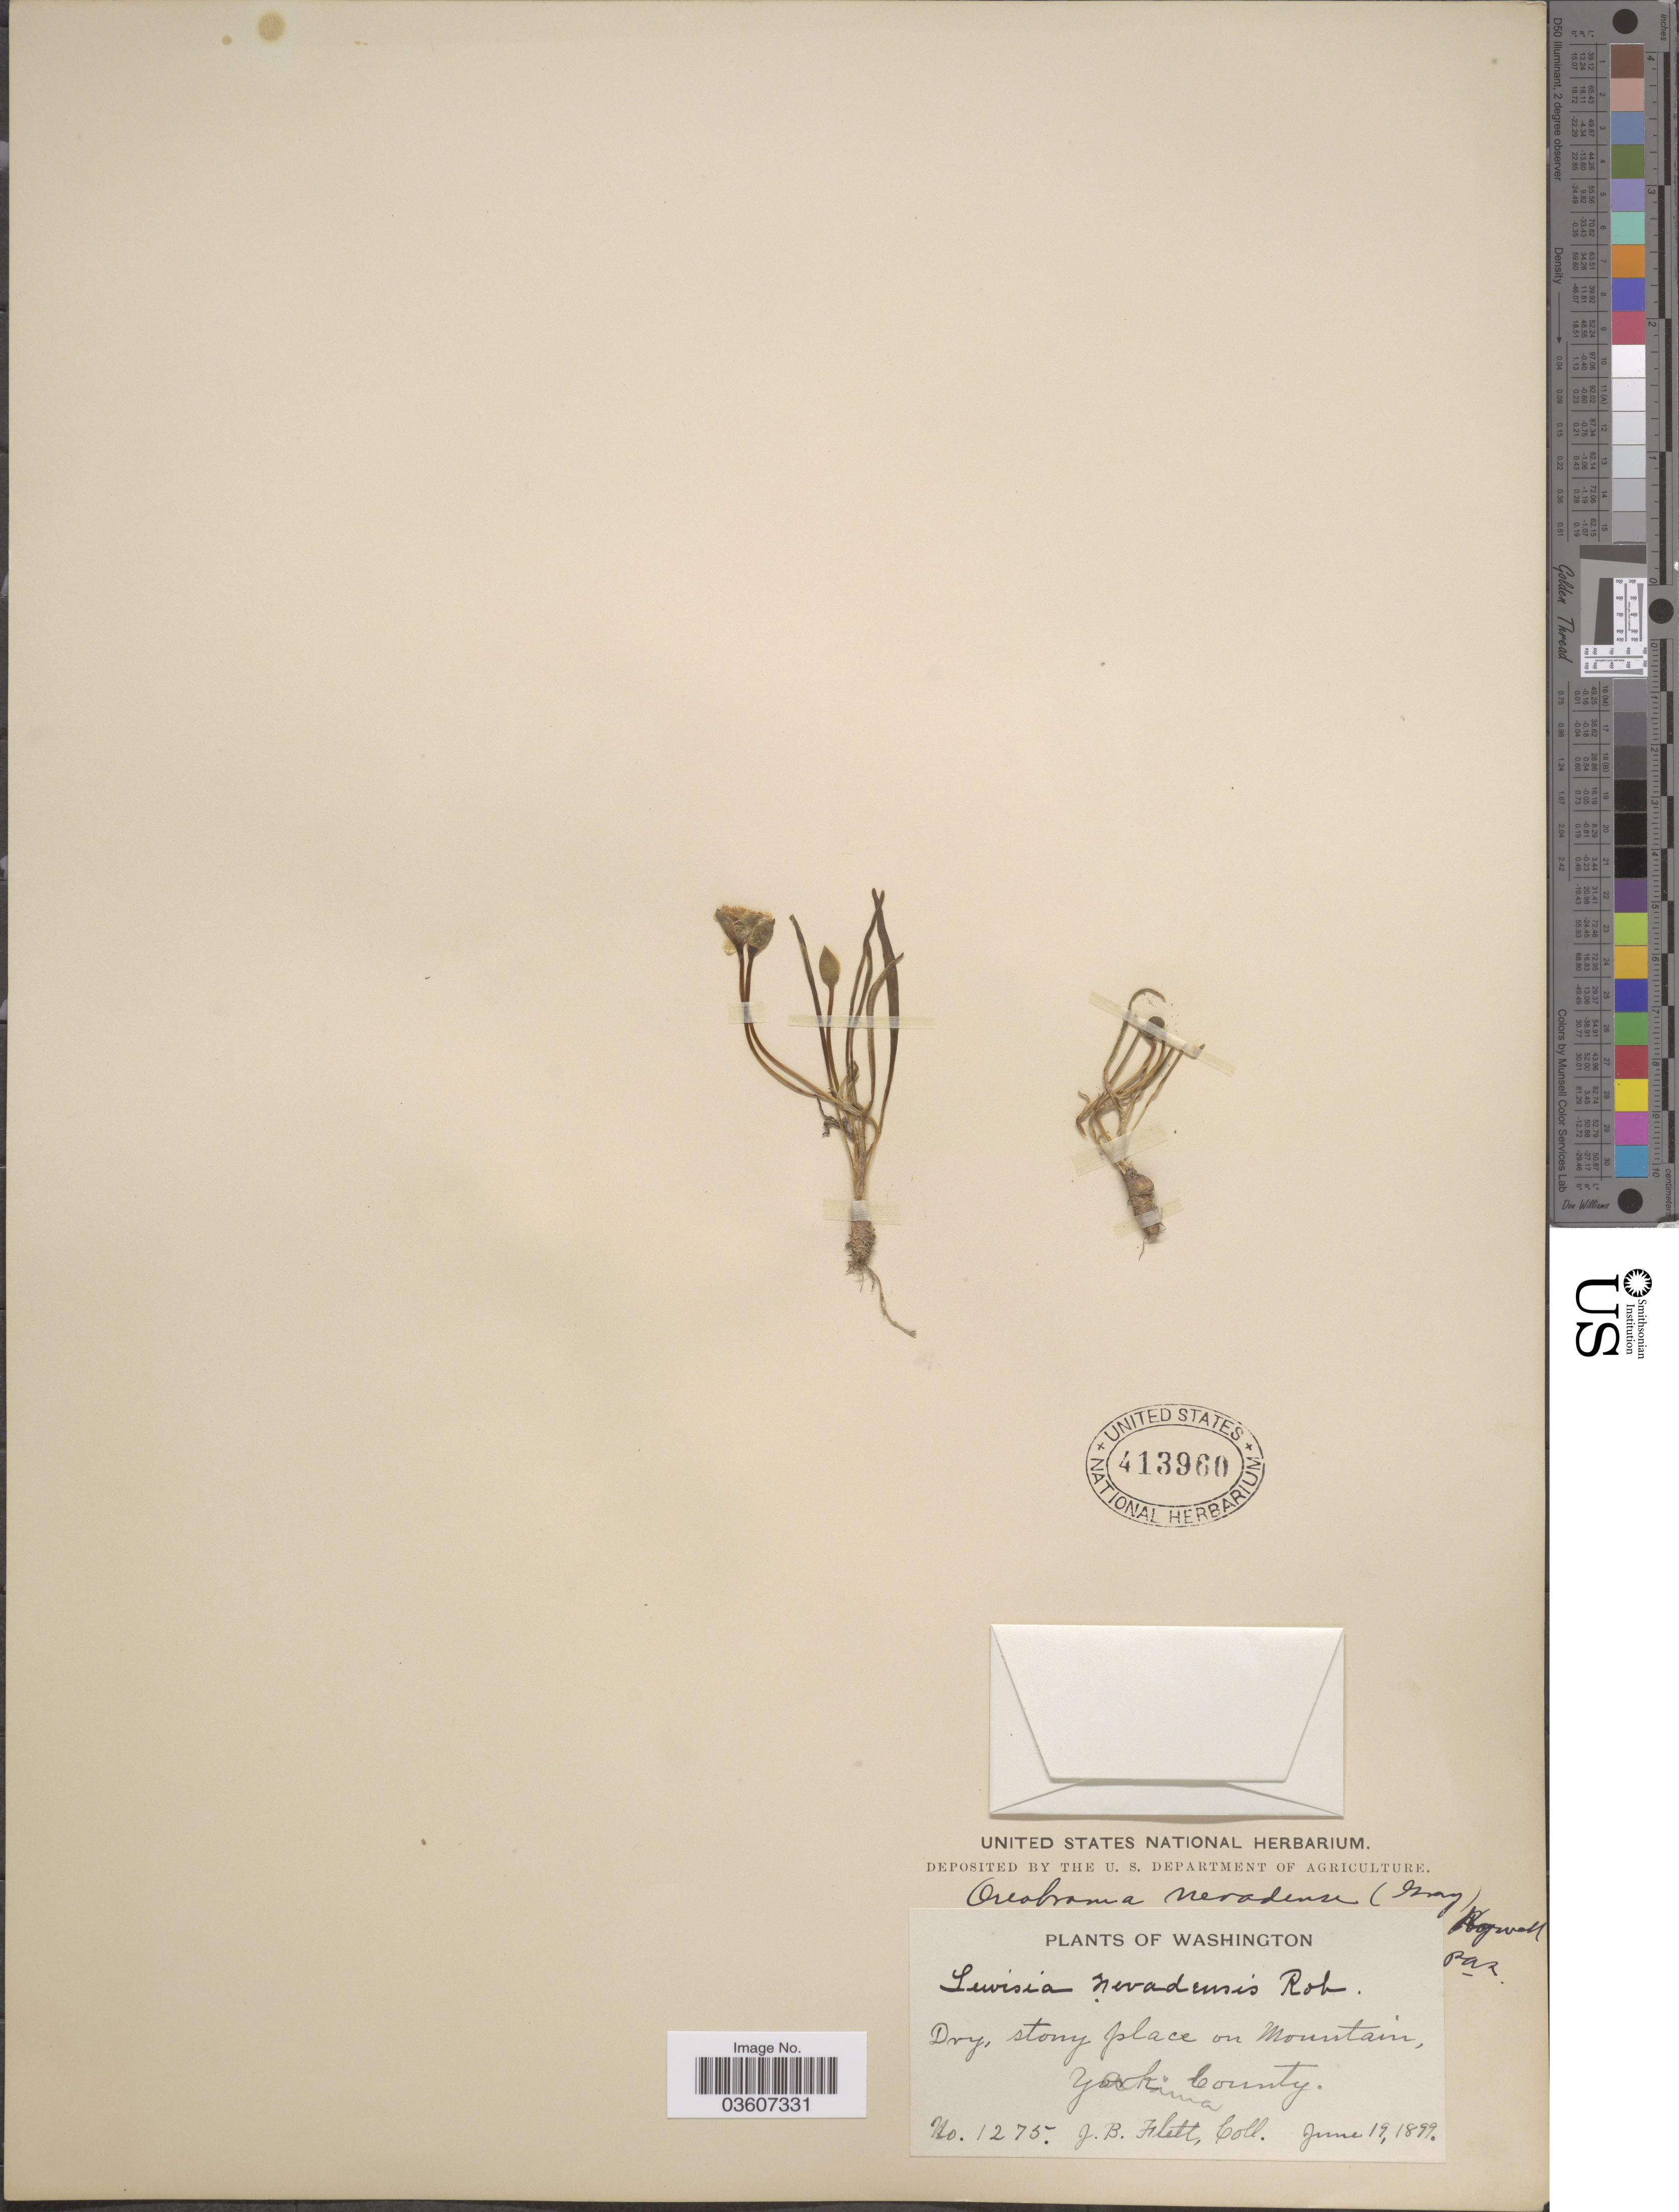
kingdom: Plantae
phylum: Tracheophyta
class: Magnoliopsida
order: Caryophyllales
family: Montiaceae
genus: Lewisia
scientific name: Lewisia nevadensis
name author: (A. Gray) B.L. Rob.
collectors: J. Flett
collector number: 1275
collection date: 1899-06-19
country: United States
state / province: Washington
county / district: Yakima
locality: Dry, stony place on Mountain, Yakima County.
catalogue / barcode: US 413960